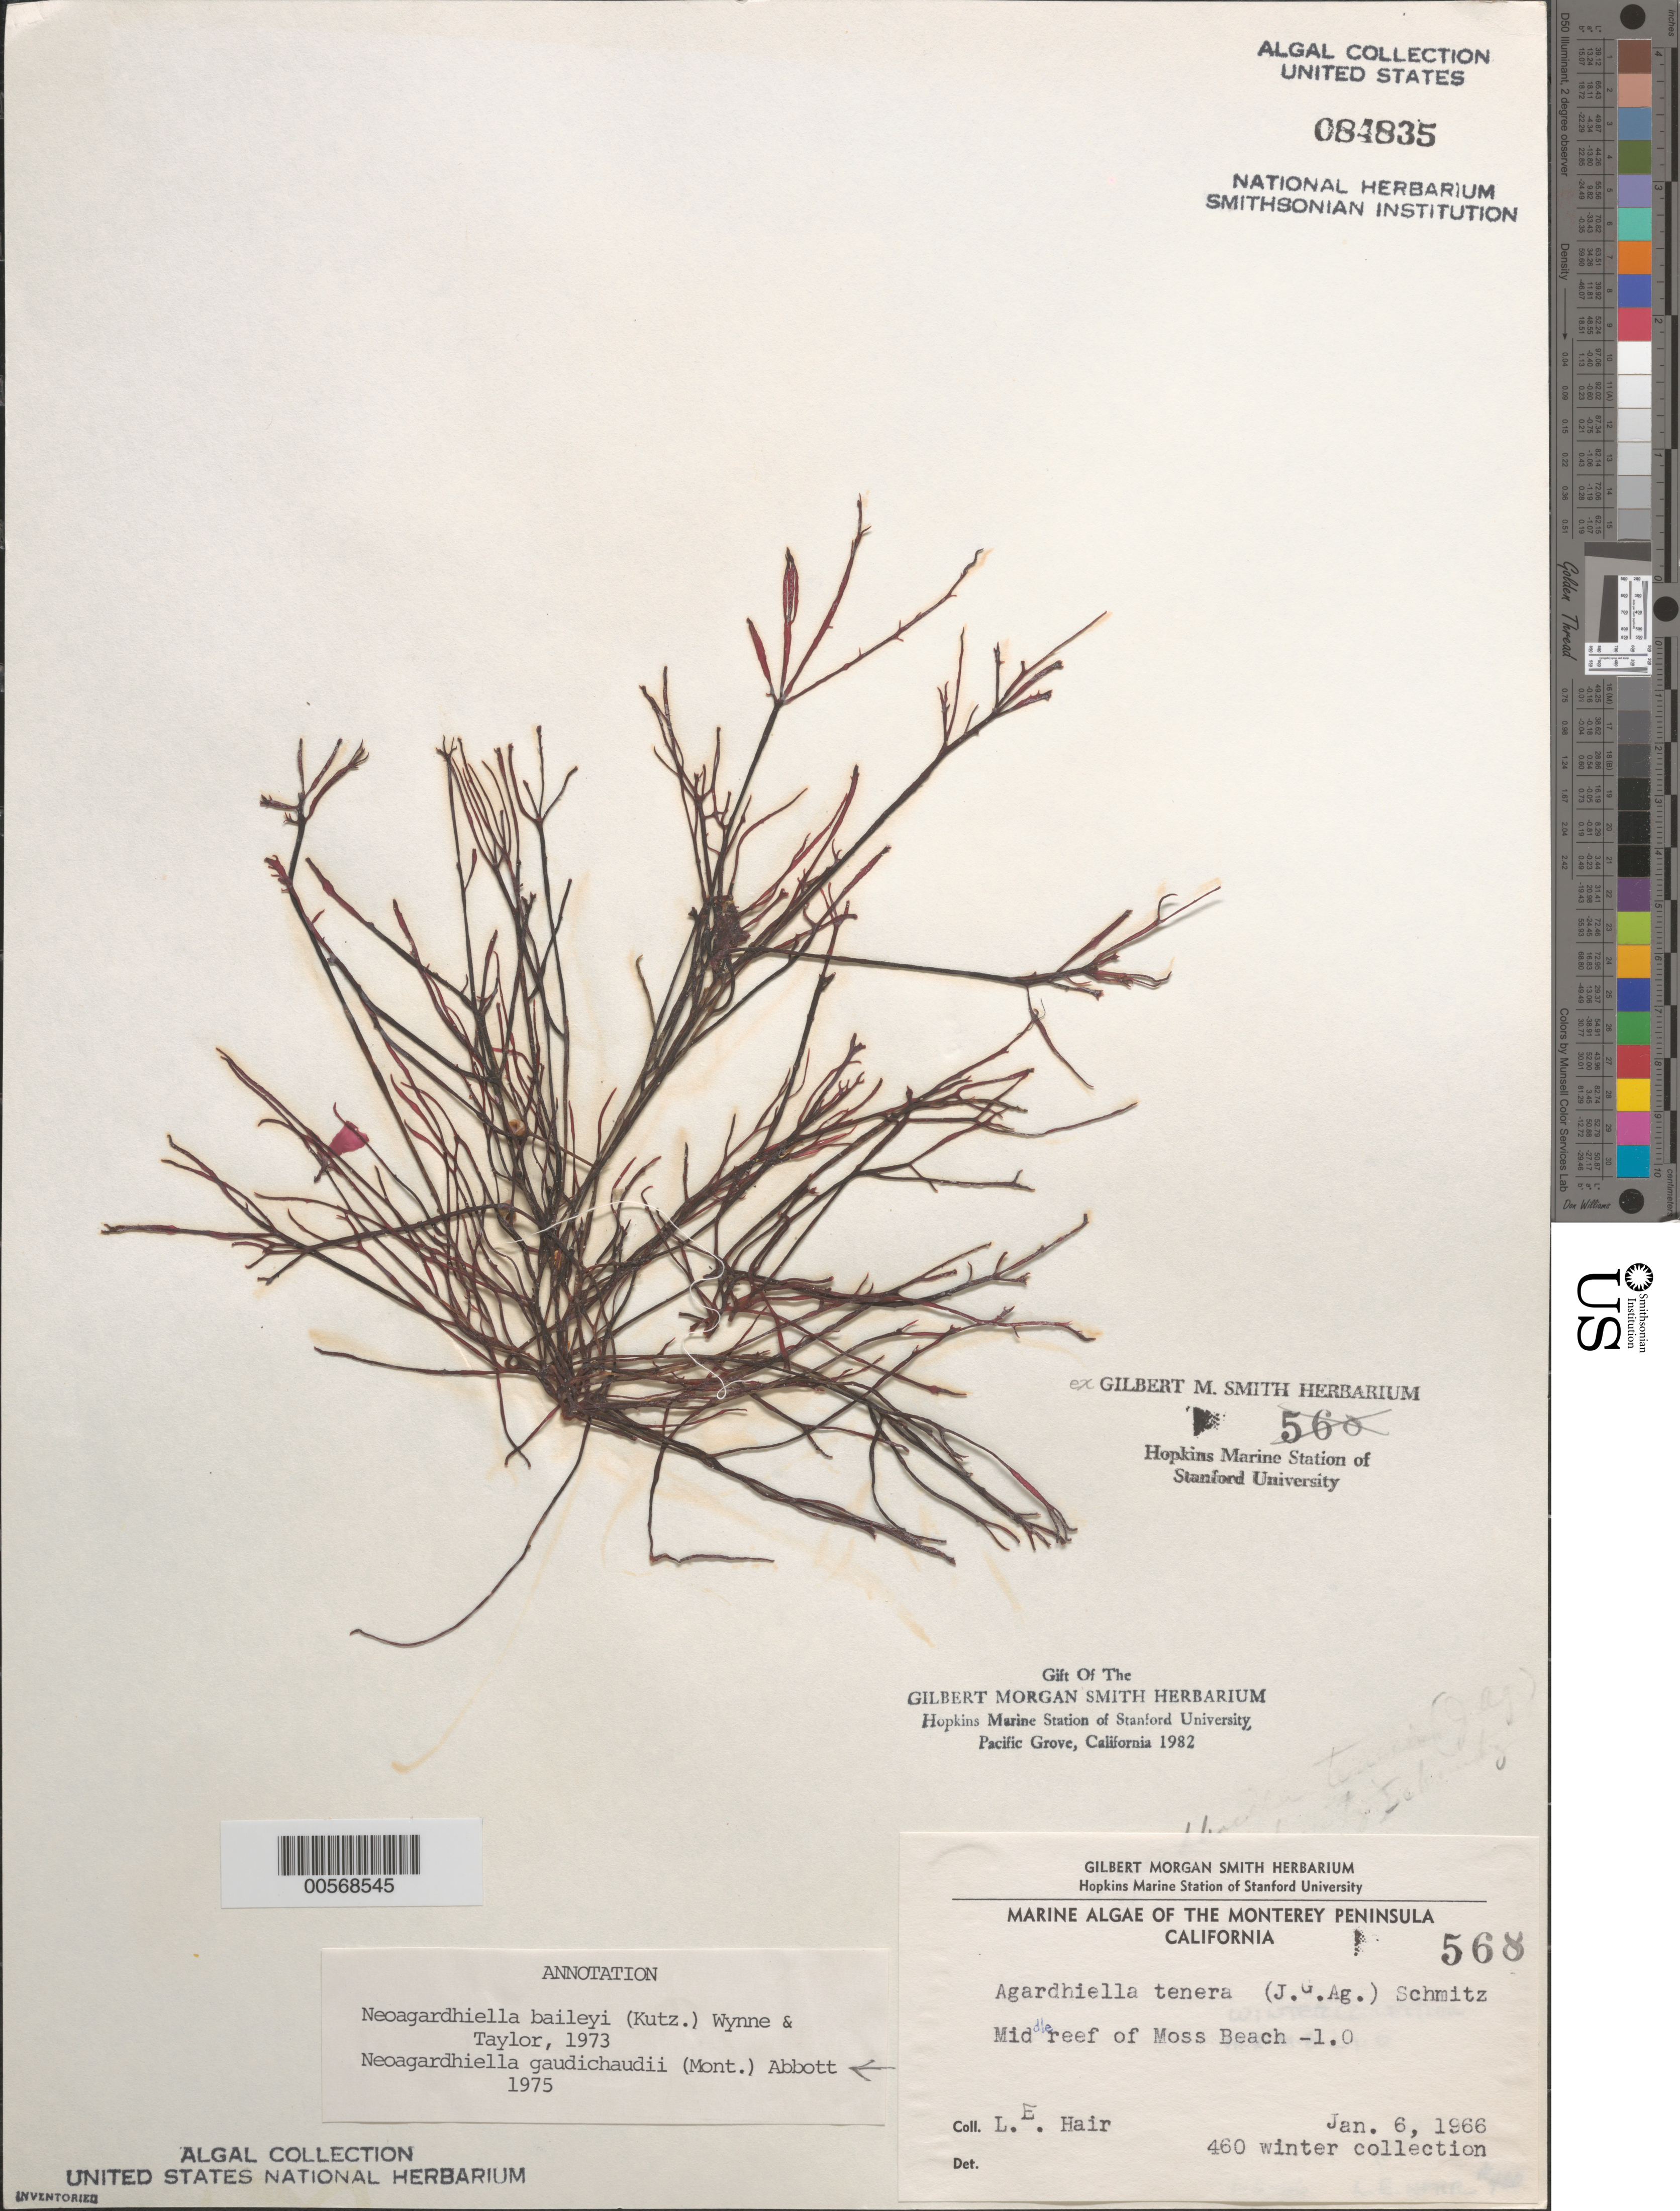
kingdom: Plantae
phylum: Rhodophyta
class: Florideophyceae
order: Gigartinales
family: Solieriaceae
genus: Sarcodiotheca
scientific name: Sarcodiotheca gaudichaudii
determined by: Algae name updating Project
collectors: L. Hair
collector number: Leh 460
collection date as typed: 06 Jan 1966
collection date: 1966-01-06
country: United States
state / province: California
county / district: Monterey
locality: Middle Reef of Moss Beach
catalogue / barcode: US 84835